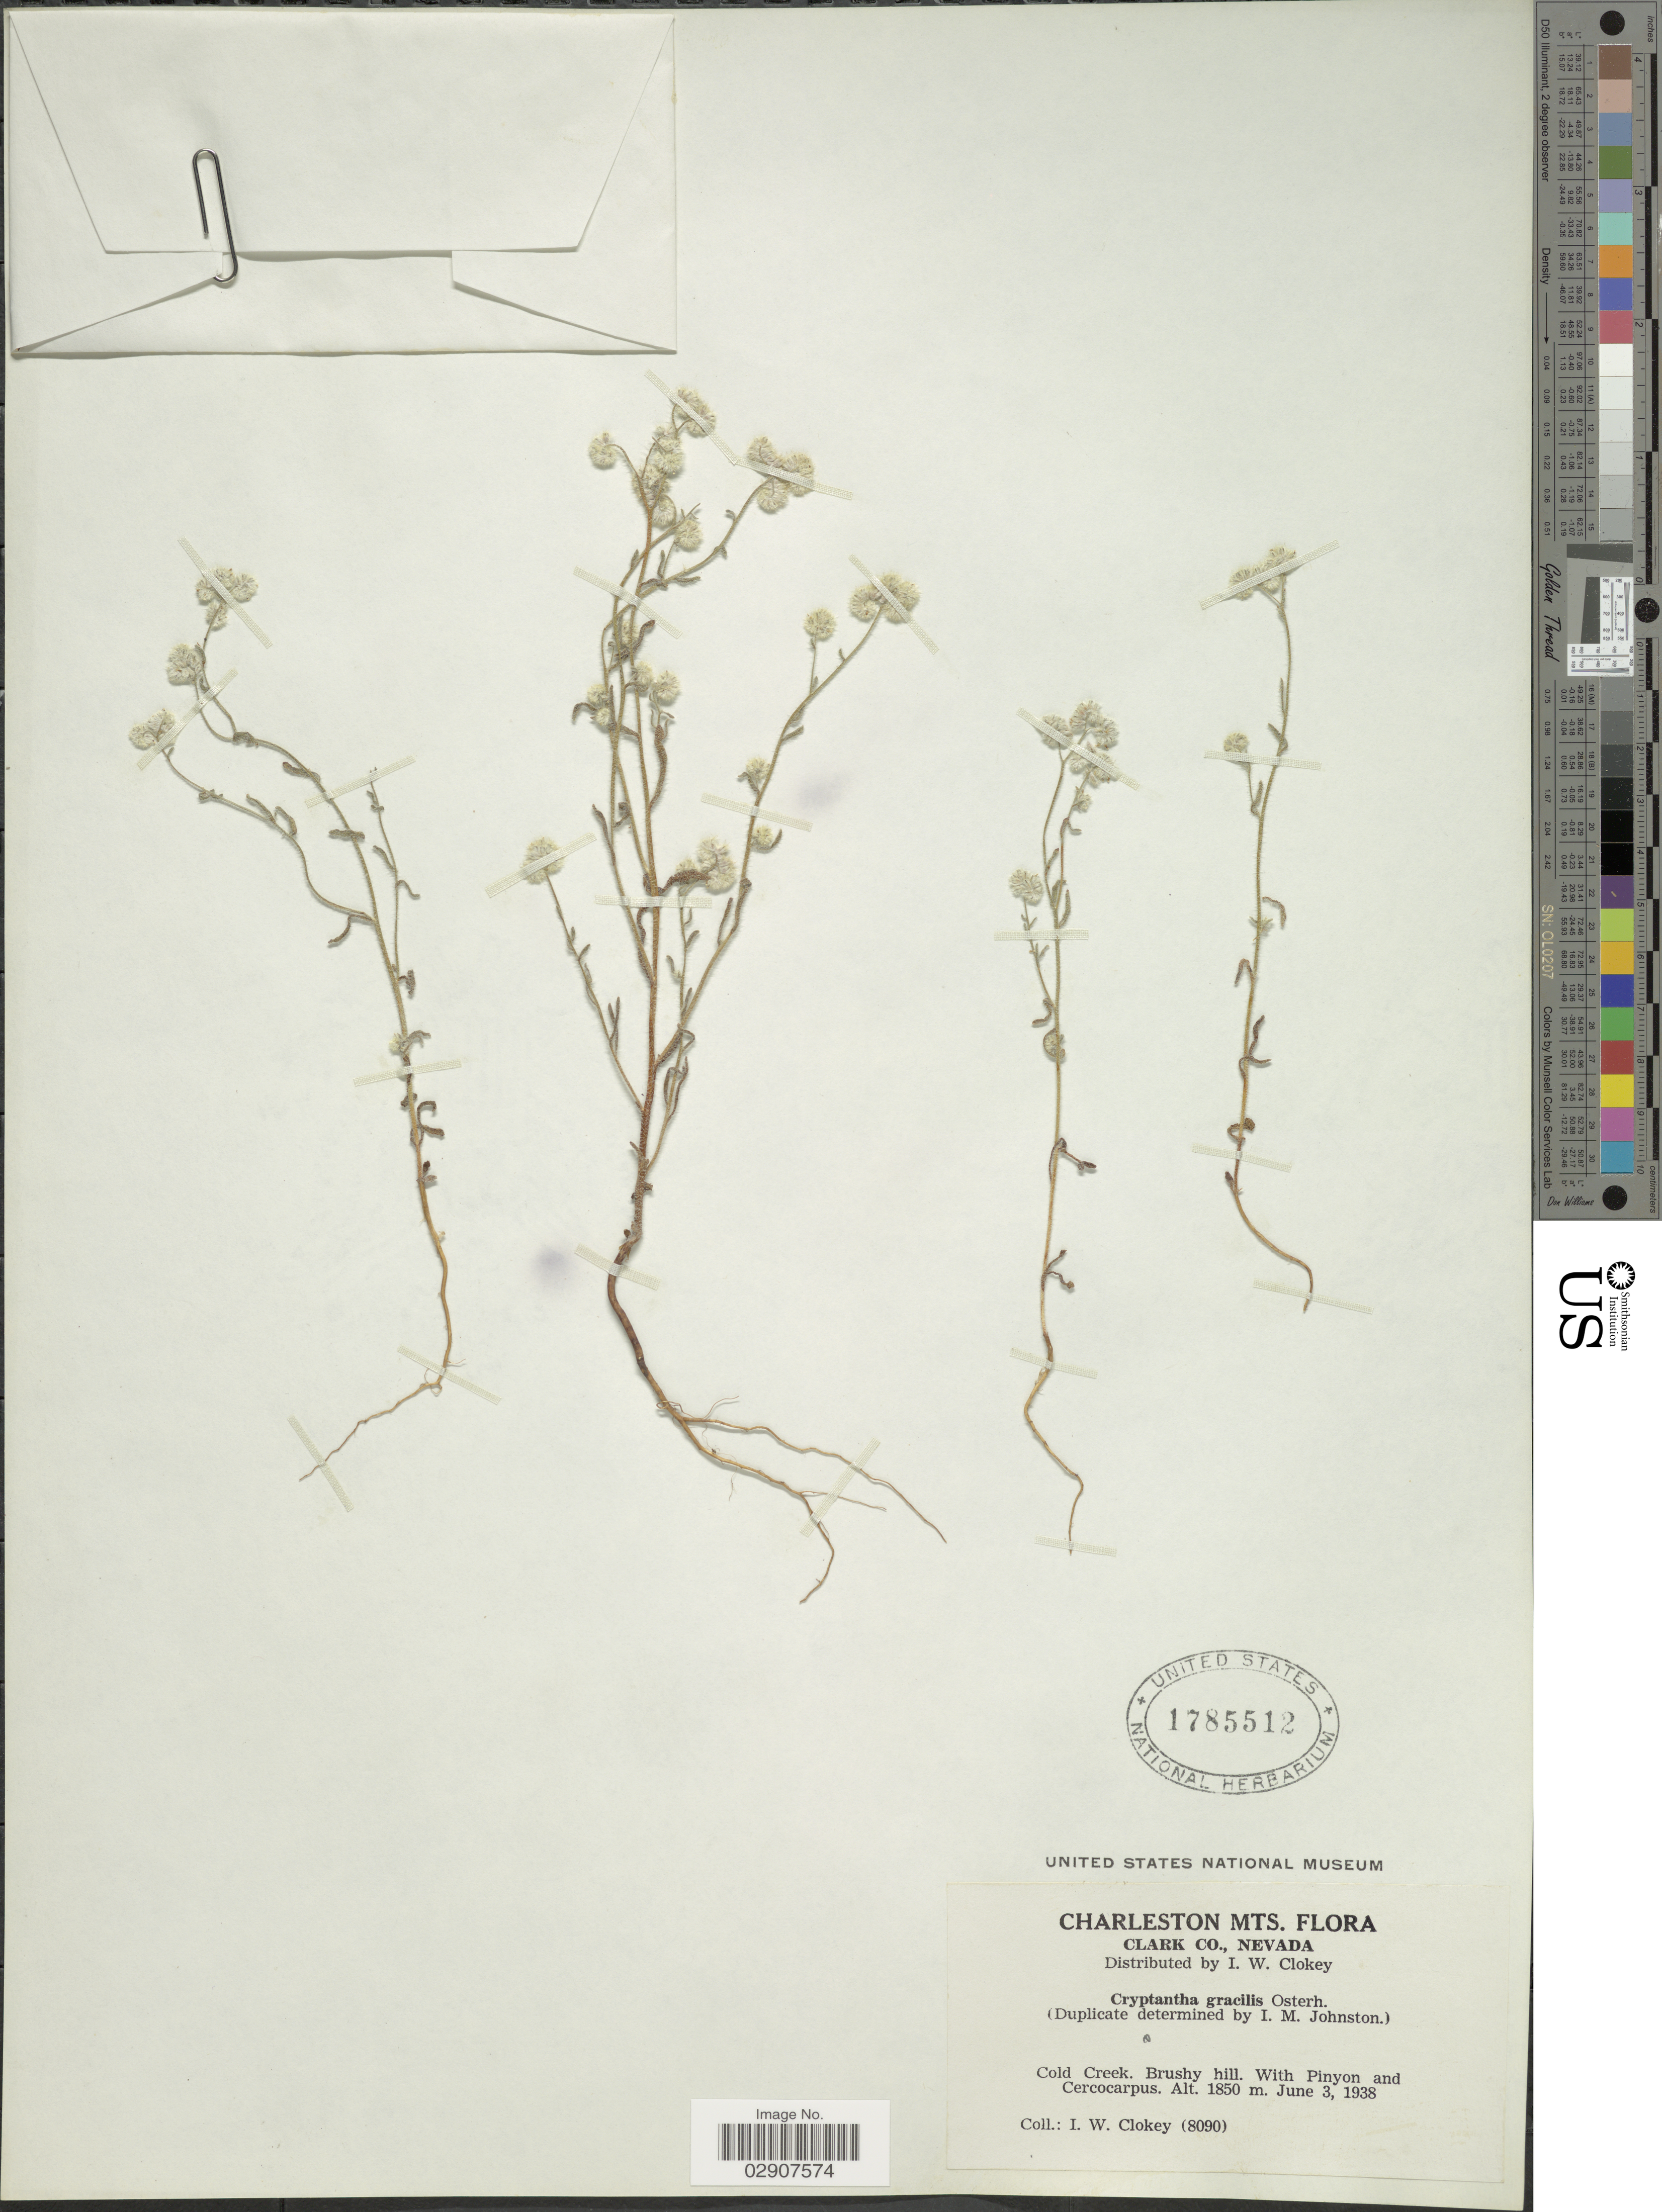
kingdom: Plantae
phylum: Tracheophyta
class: Magnoliopsida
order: Boraginales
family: Boraginaceae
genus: Cryptantha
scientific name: Cryptantha gracilis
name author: Osterh.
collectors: I. W. Clokey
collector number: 8090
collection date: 1938-06-03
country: United States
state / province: Nevada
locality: Charleston Mts., Clark Co., Cold Creek. Brushi hill.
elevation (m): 1850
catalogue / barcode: US 1785512